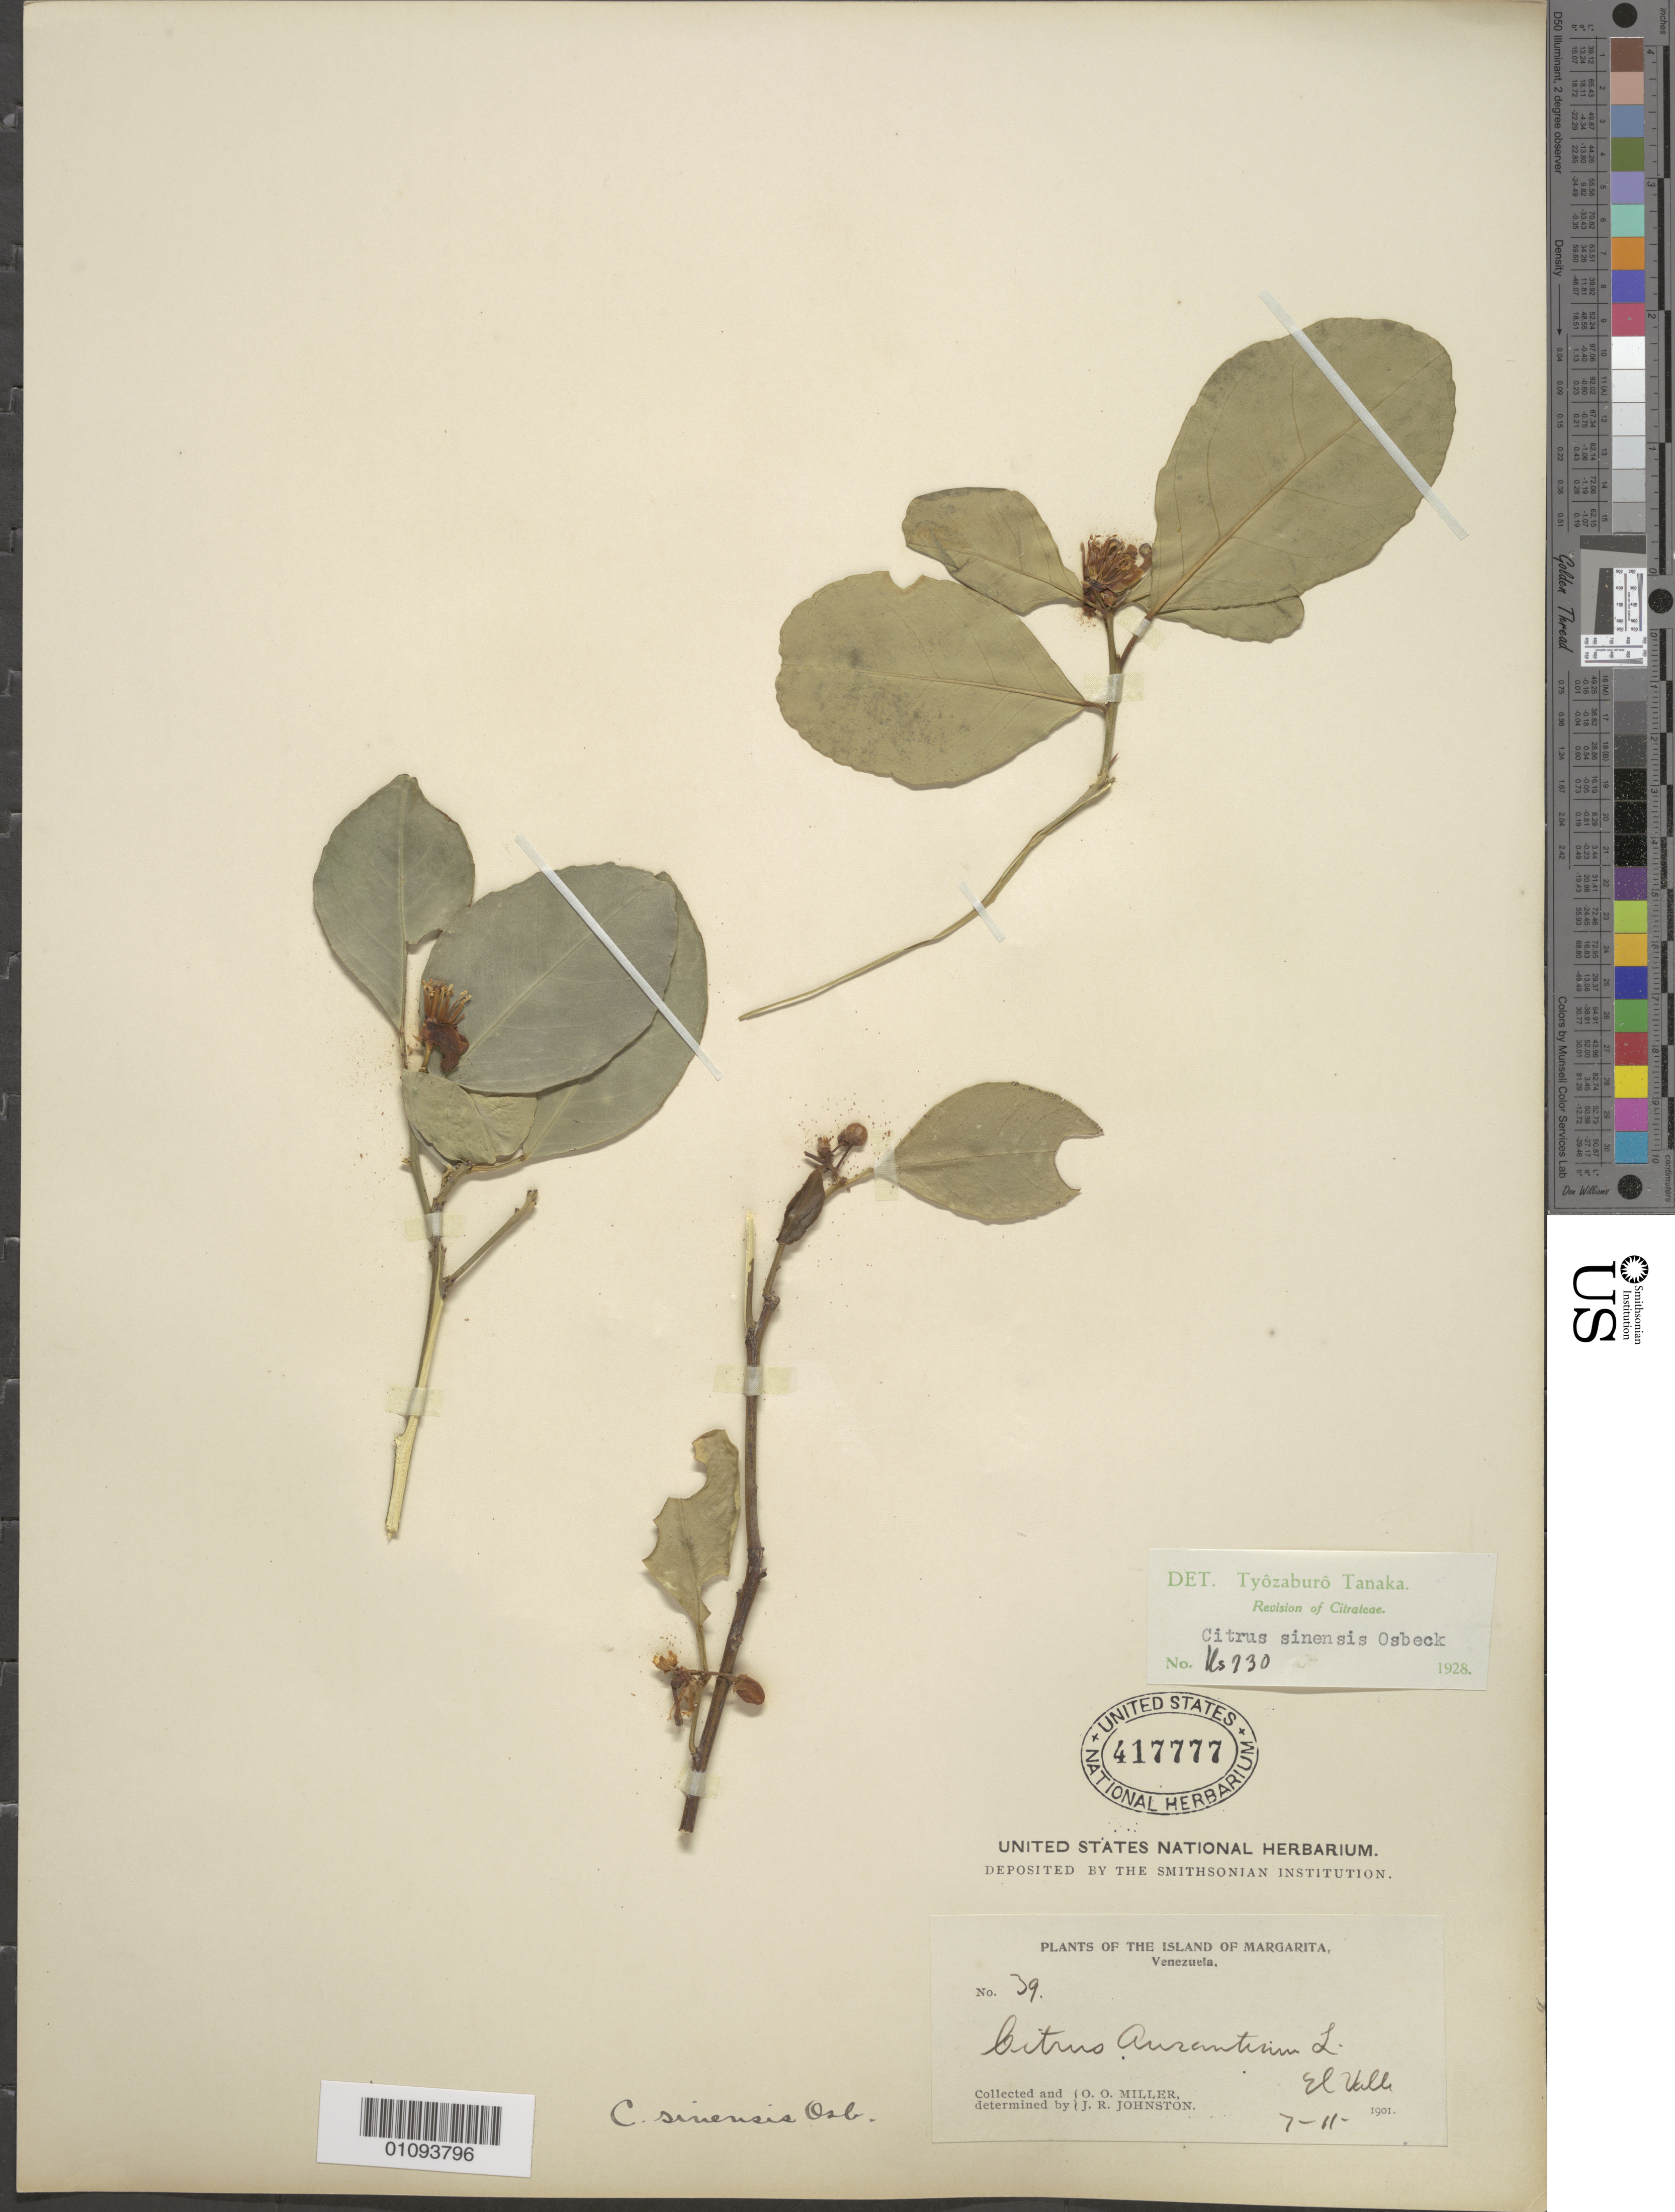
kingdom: Plantae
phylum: Tracheophyta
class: Magnoliopsida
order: Sapindales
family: Rutaceae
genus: Citrus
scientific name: Citrus x sinensis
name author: (L.) Osbeck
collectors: O. O. Miller & J. Johnston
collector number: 39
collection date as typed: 11 Jul 1901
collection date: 1901-07-11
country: Venezuela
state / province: Nueva Esparta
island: Margarita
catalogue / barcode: US 417777